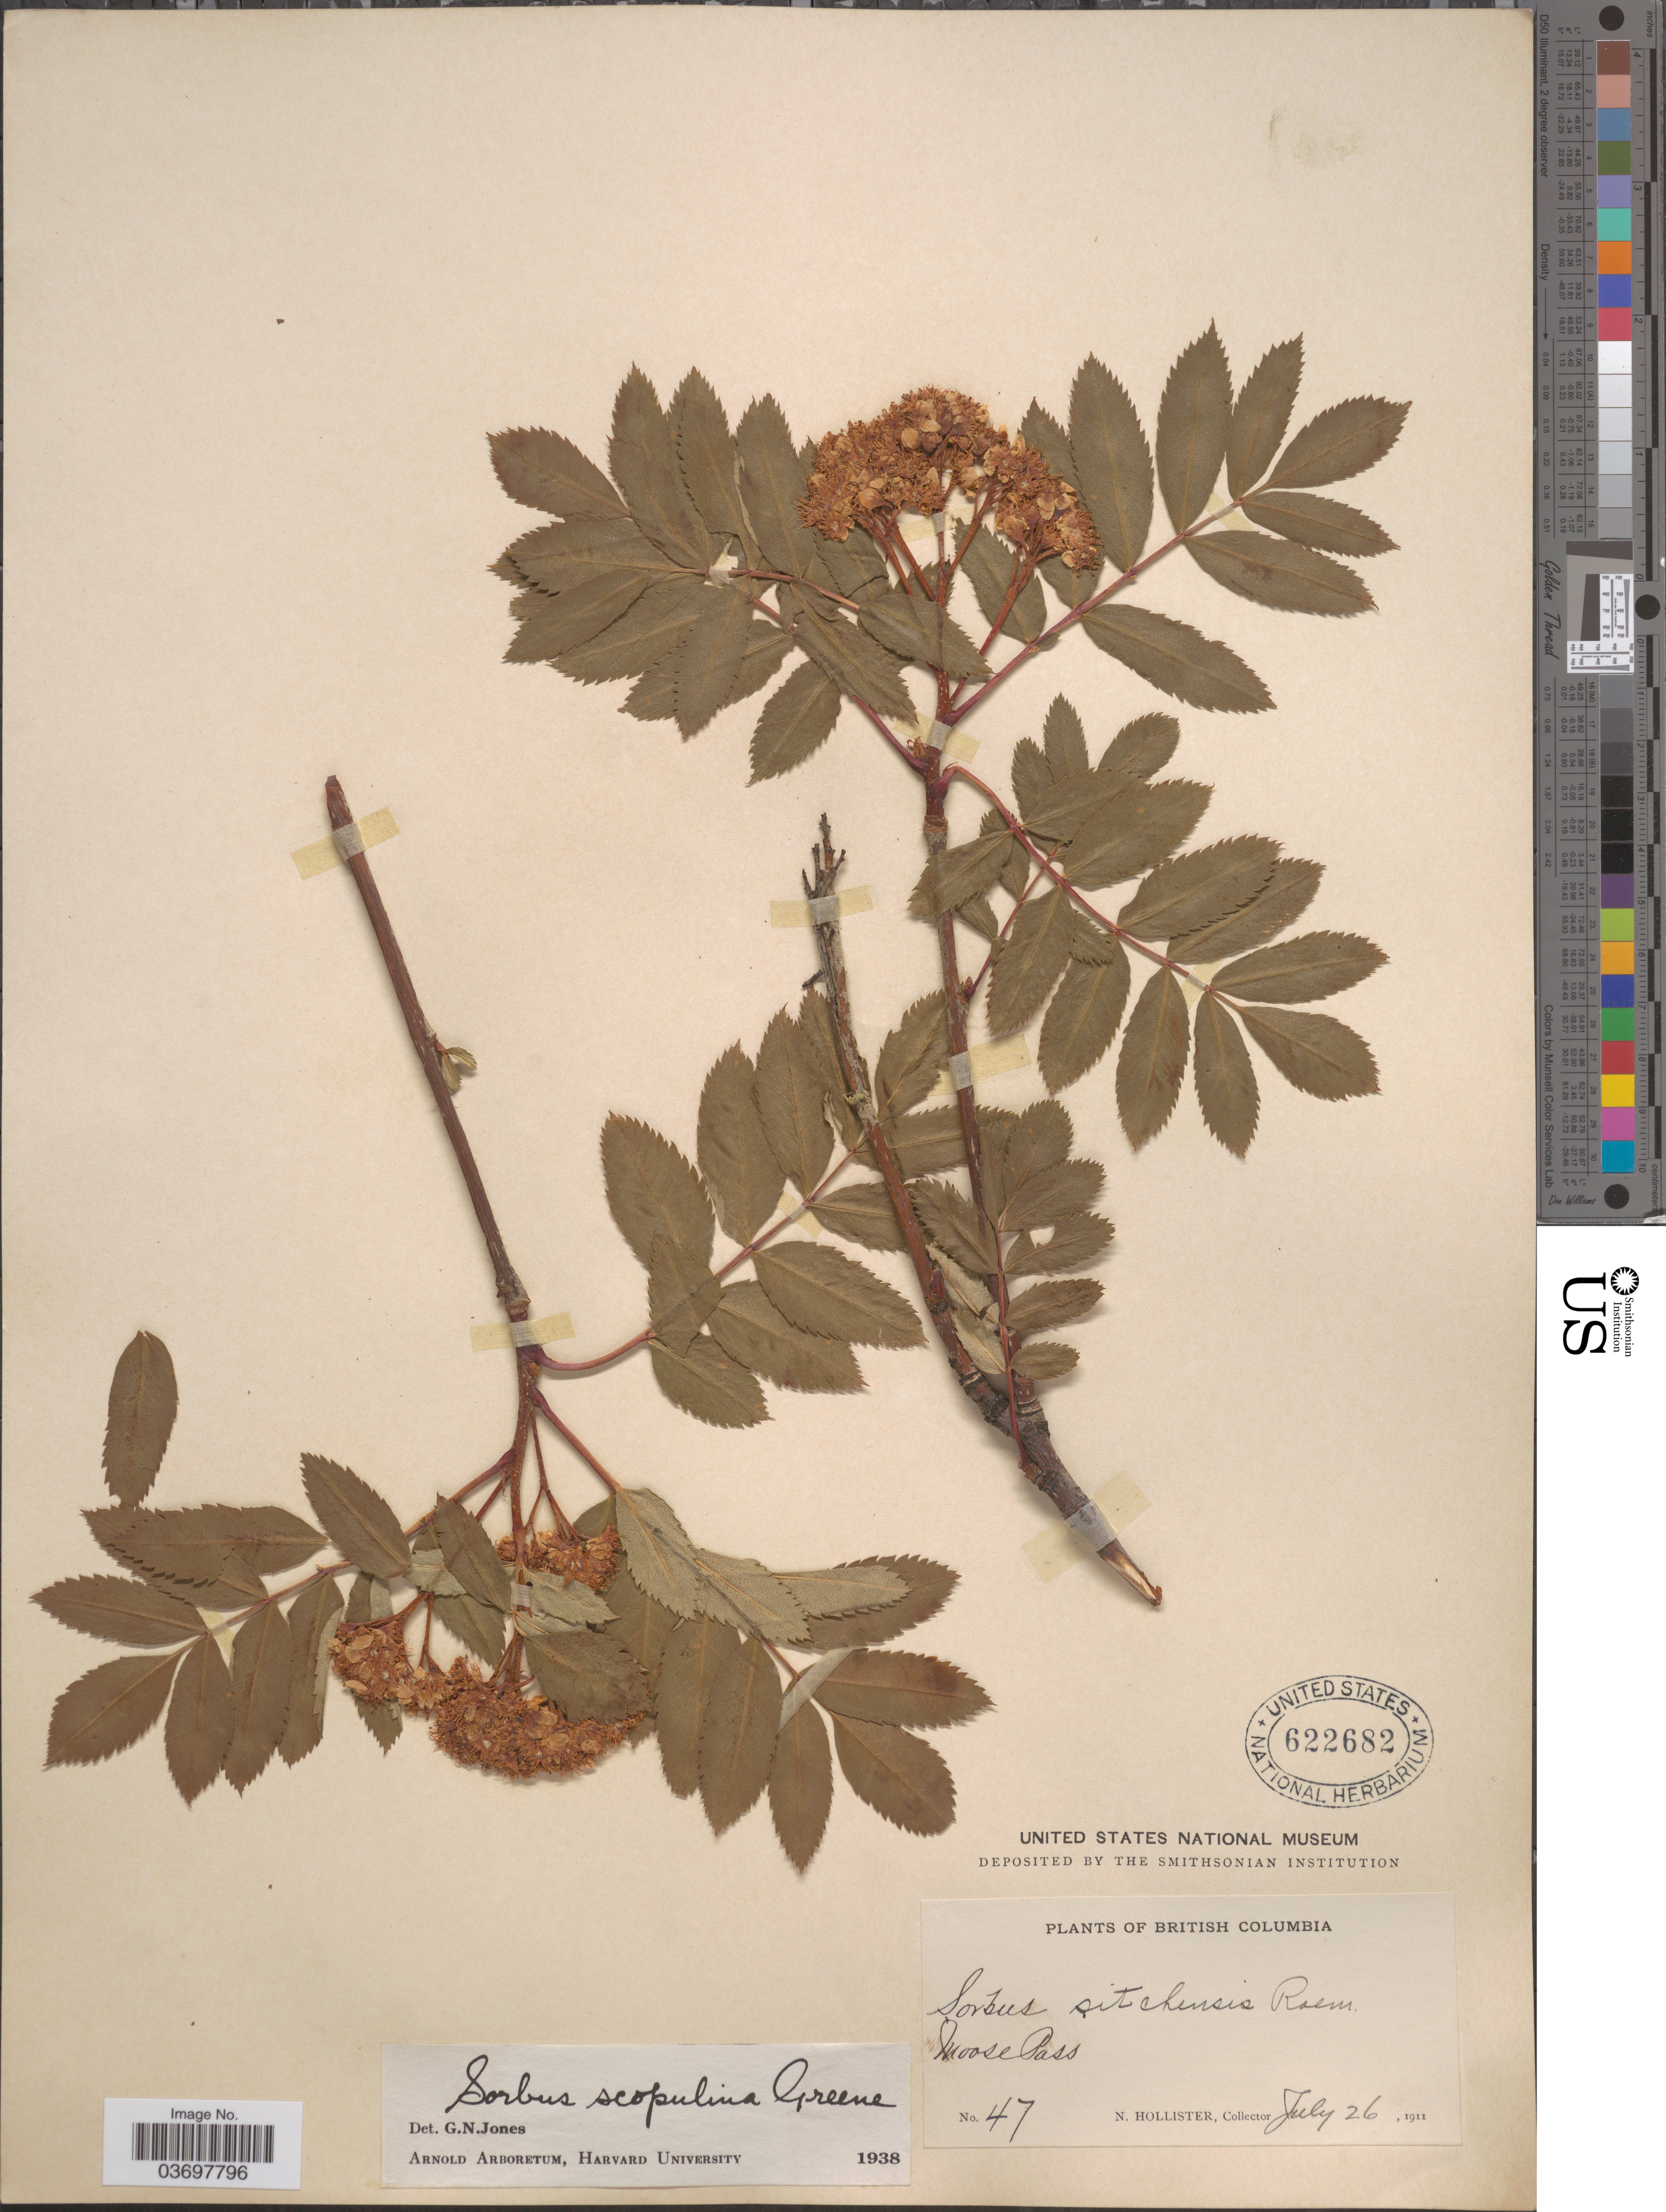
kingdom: Plantae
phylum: Tracheophyta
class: Magnoliopsida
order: Rosales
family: Rosaceae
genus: Sorbus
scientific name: Sorbus scopulina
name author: Greene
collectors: N. Hollister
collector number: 47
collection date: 1911-07-26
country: Canada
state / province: British Columbia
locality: Moose Pass.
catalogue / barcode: US 622682